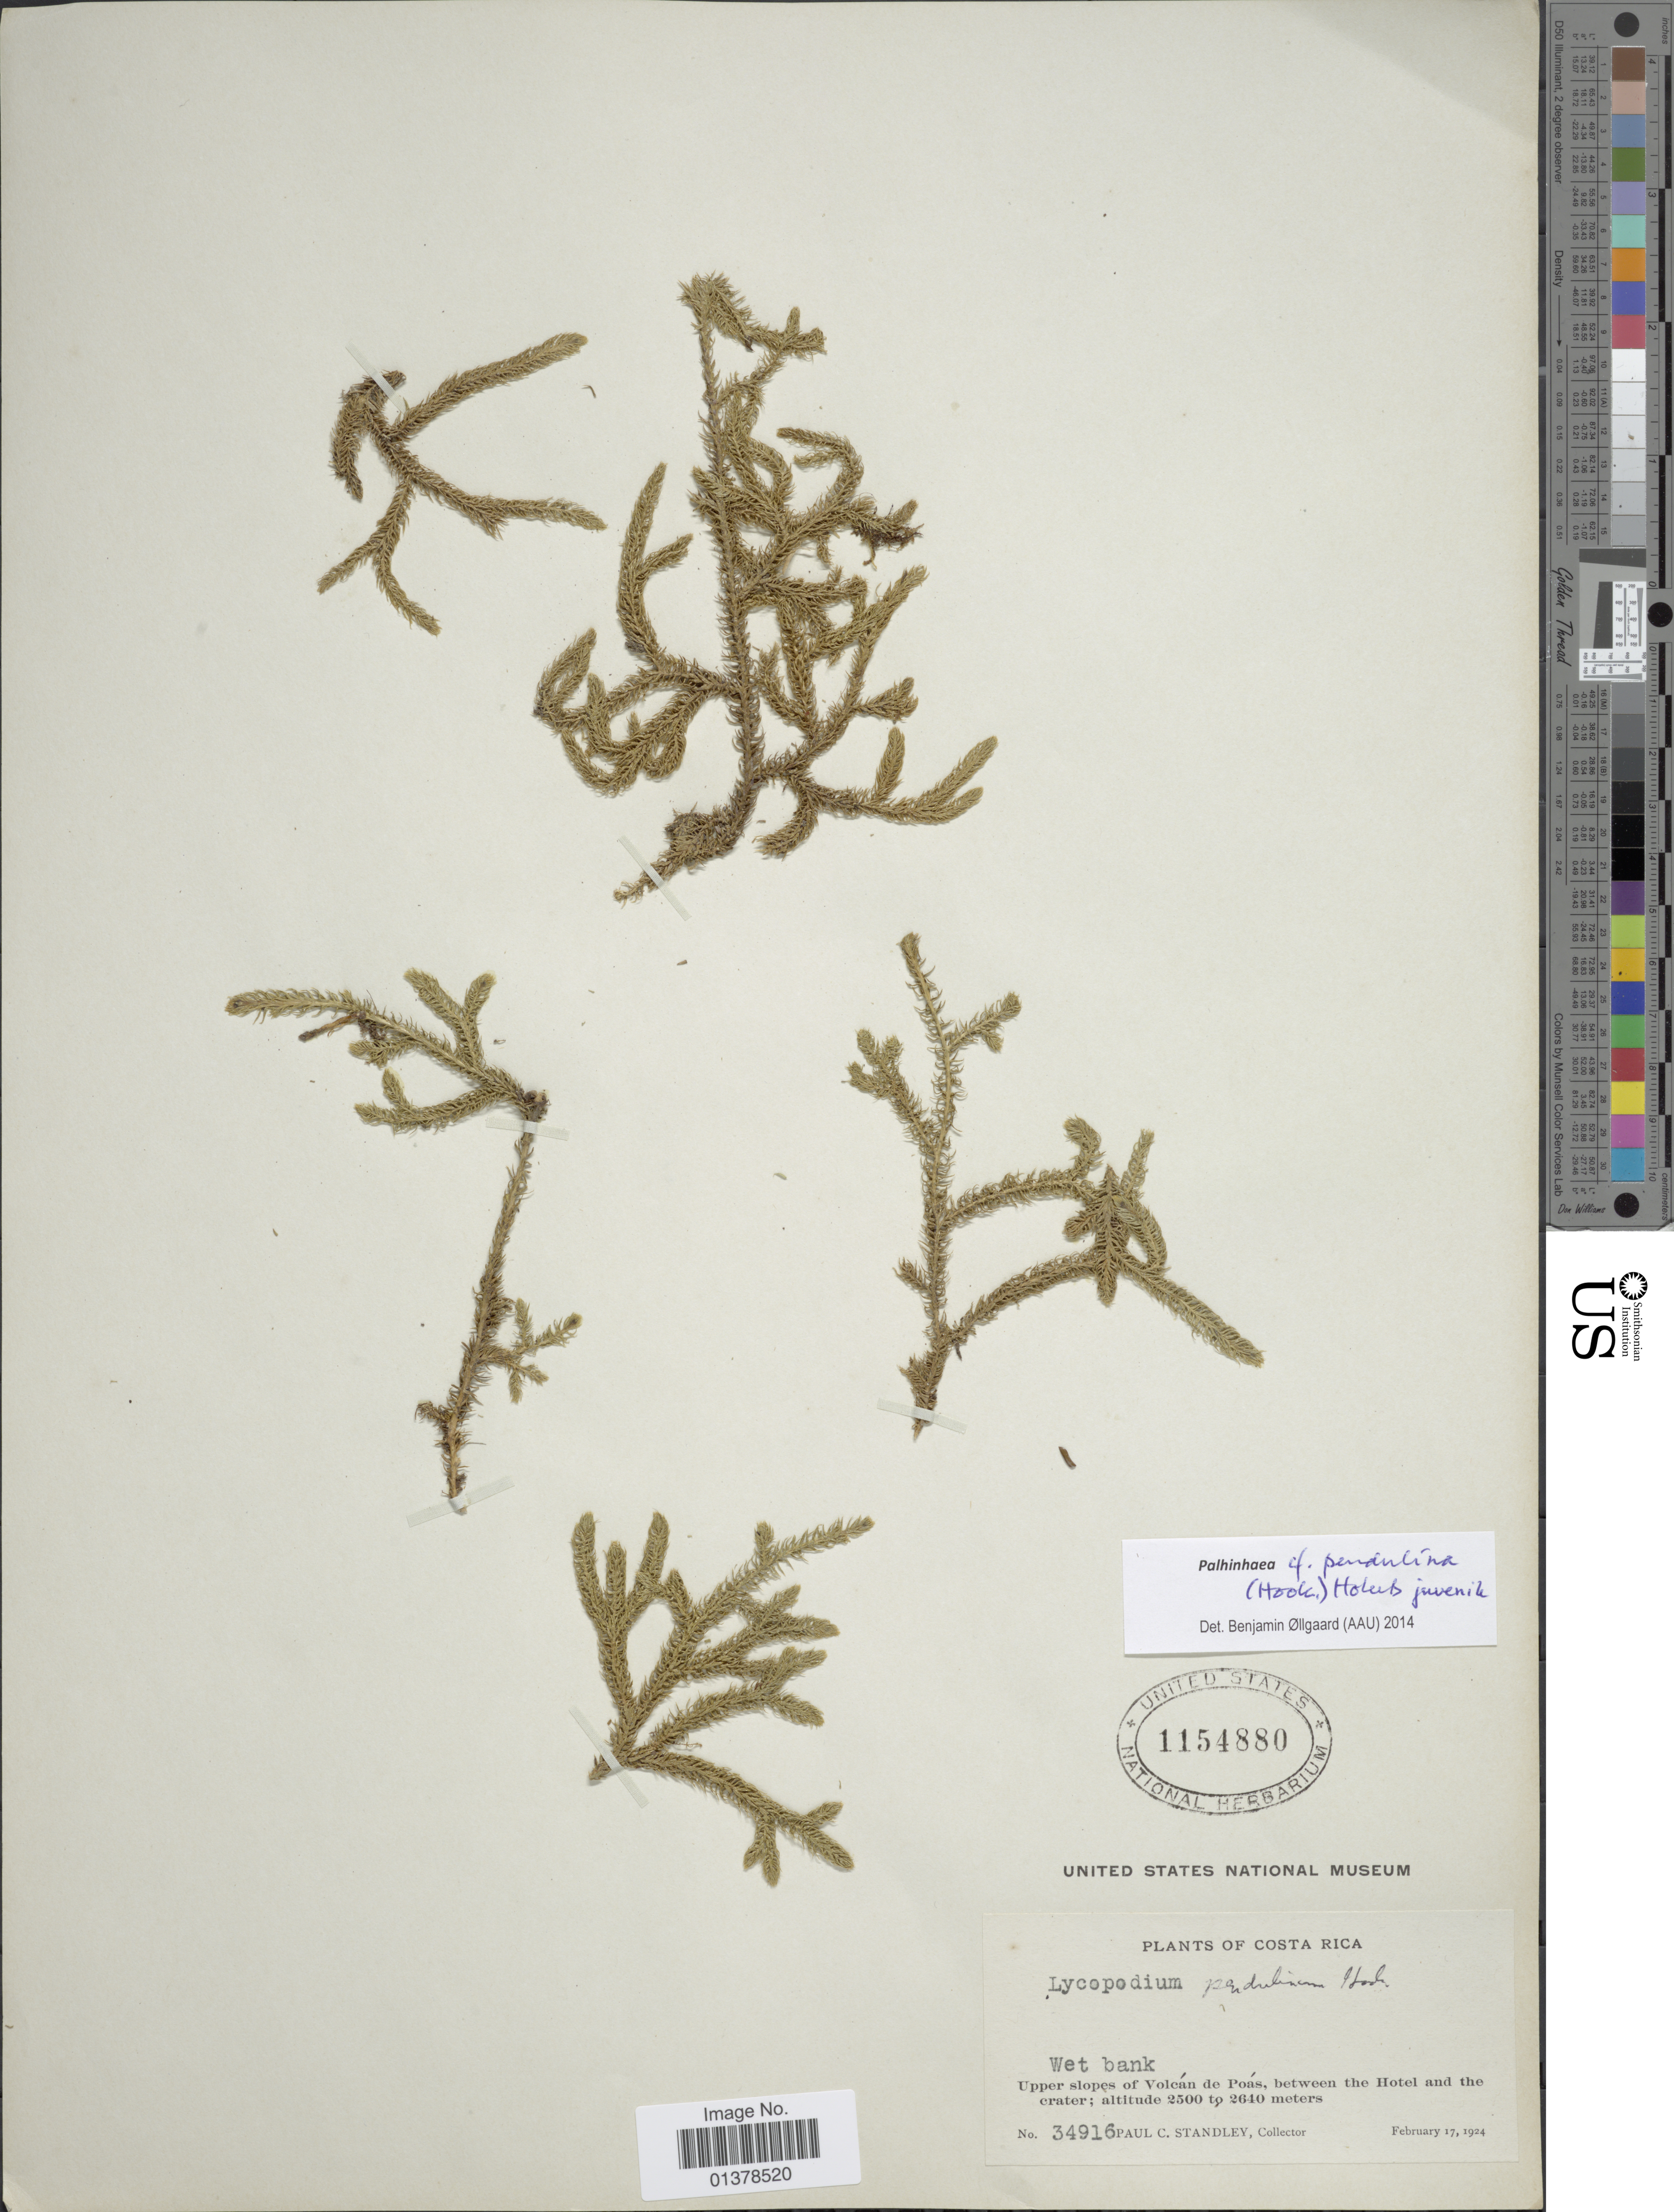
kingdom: Plantae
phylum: Tracheophyta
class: Lycopodiopsida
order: Lycopodiales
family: Lycopodiaceae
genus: Palhinhaea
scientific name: Palhinhaea pendulina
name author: (Hook.) Holub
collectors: P. C. Standley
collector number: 34916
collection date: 1924-02-17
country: Costa Rica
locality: Upper slopes of Volcán de Poas, between the Hotel and the crater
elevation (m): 2500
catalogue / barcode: US 1154880